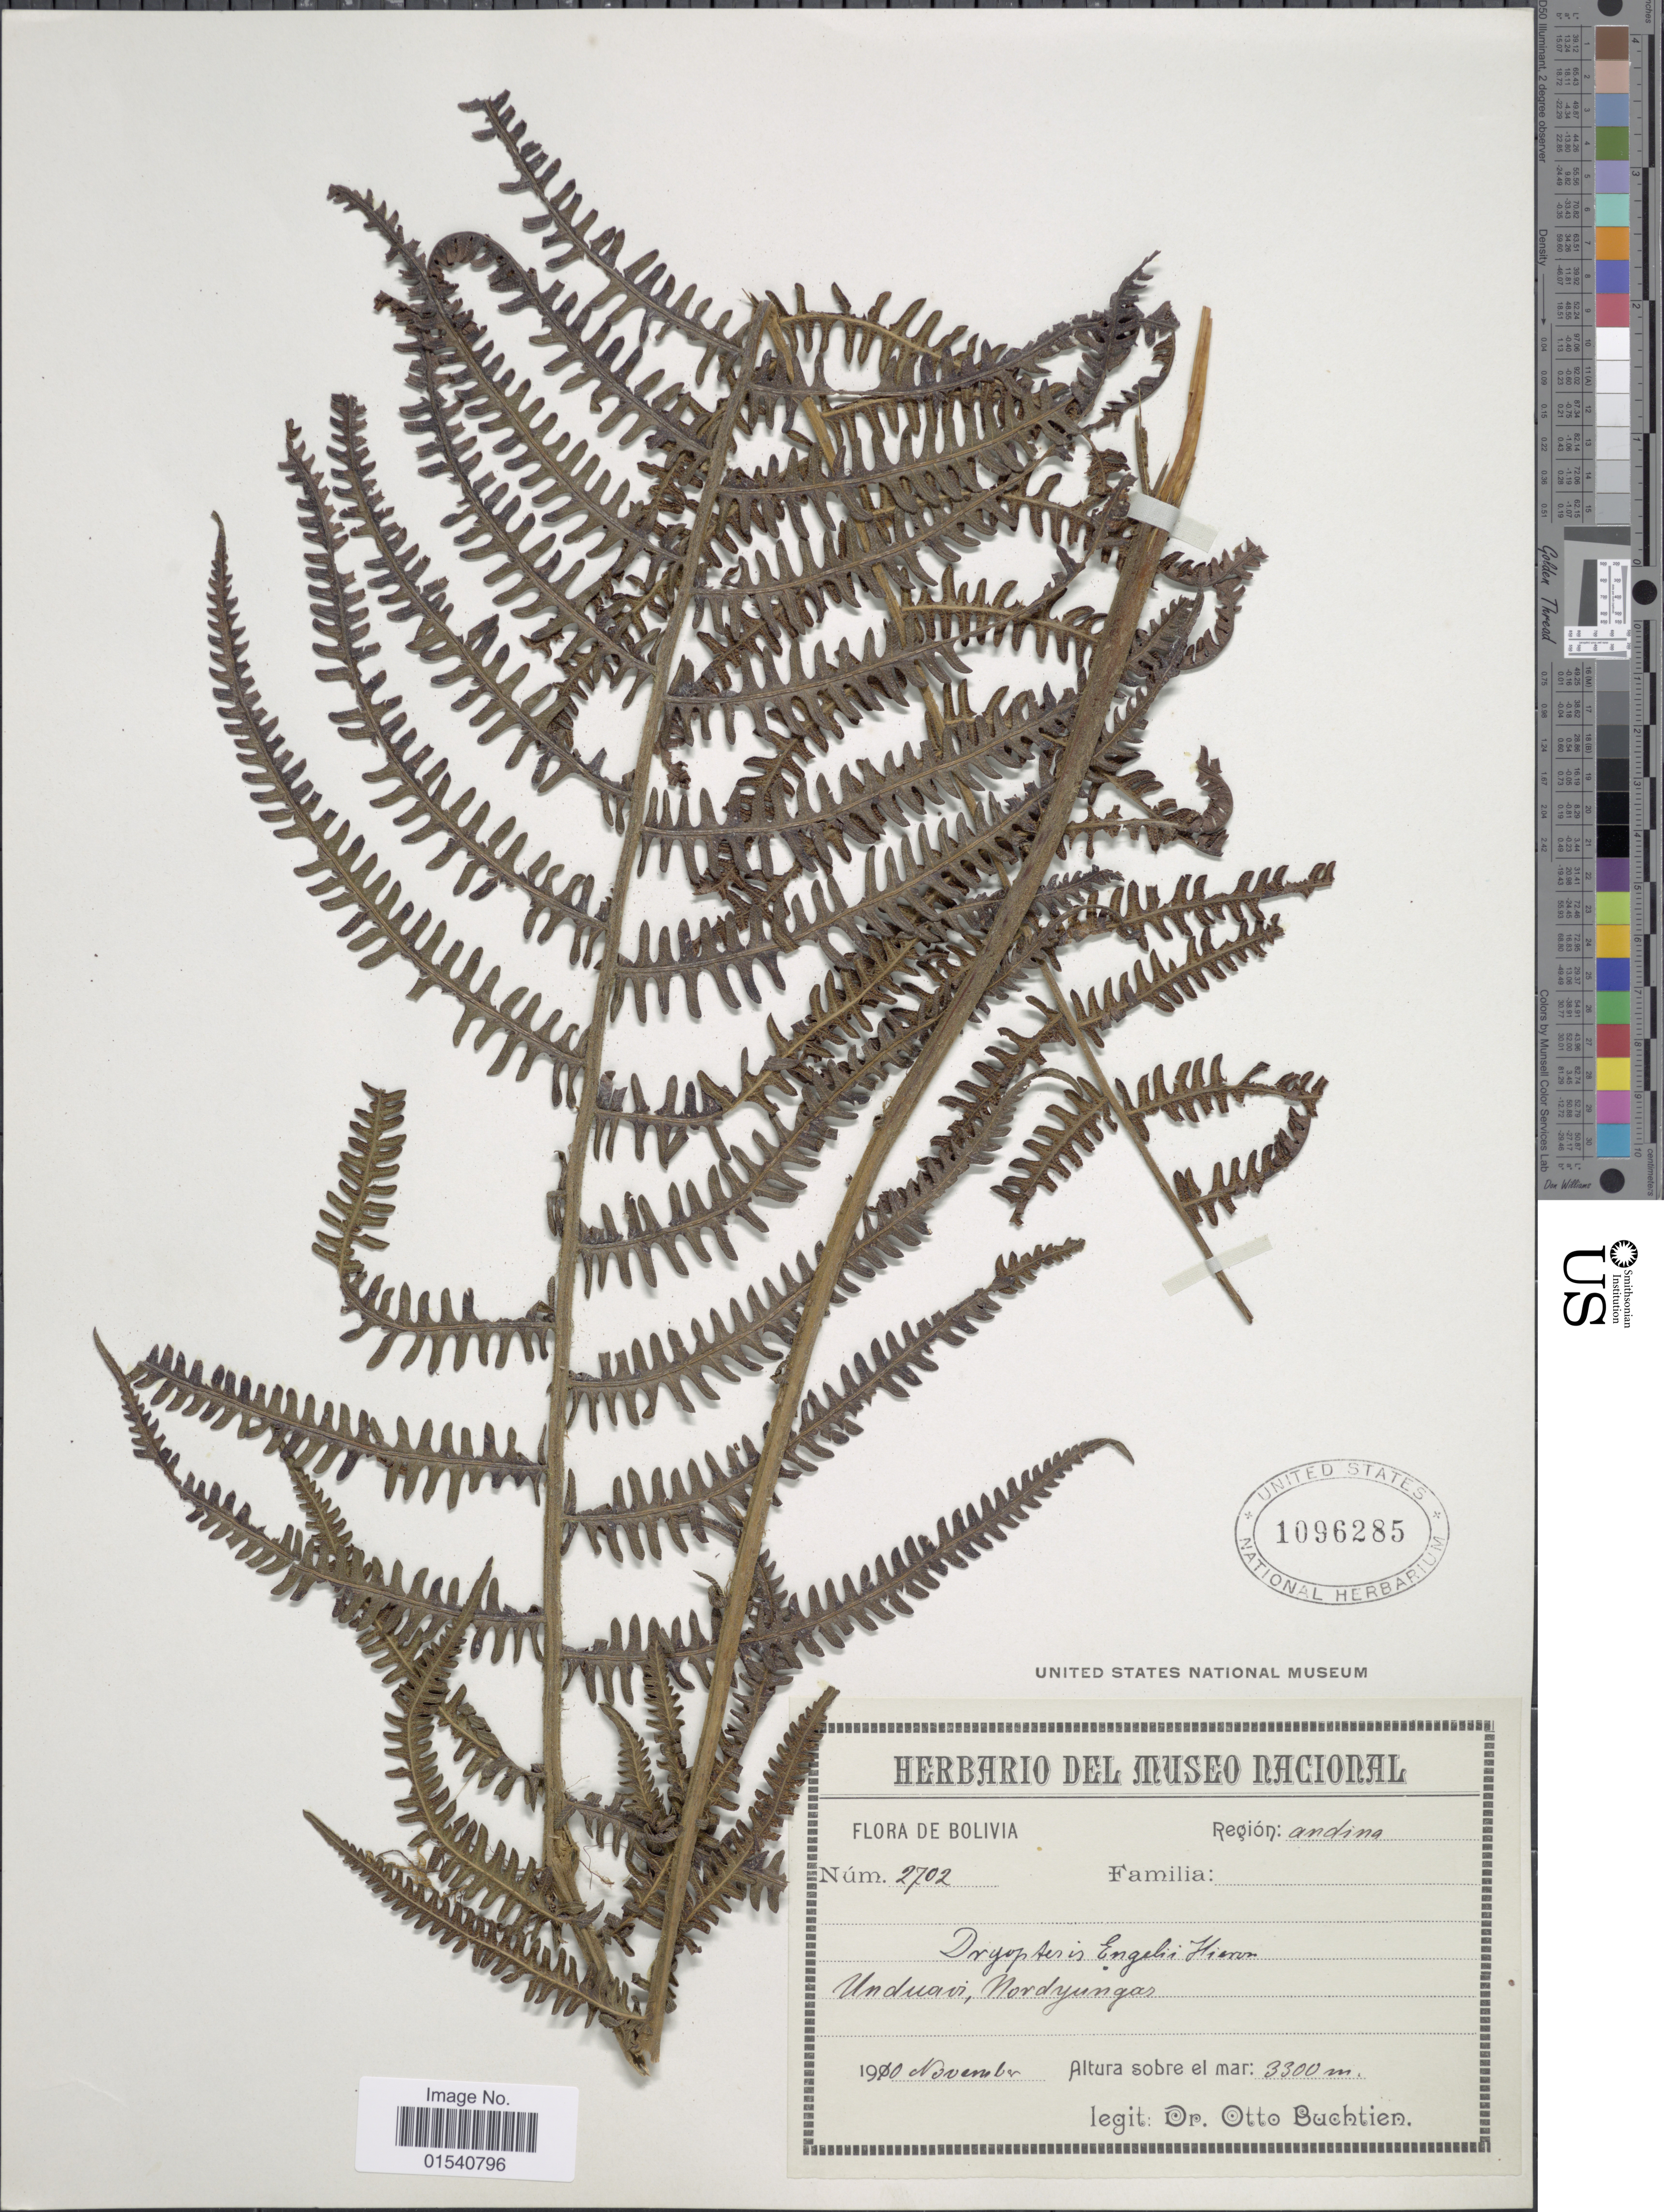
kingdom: Plantae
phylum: Tracheophyta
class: Polypodiopsida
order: Polypodiales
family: Thelypteridaceae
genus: Amauropelta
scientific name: Amauropelta rudis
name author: (Kunze) Pic. Serm.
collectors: O. Buchtien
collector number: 2702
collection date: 1910-11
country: Bolivia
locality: Unduavi, Nordyungas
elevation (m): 3300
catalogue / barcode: US 1096285